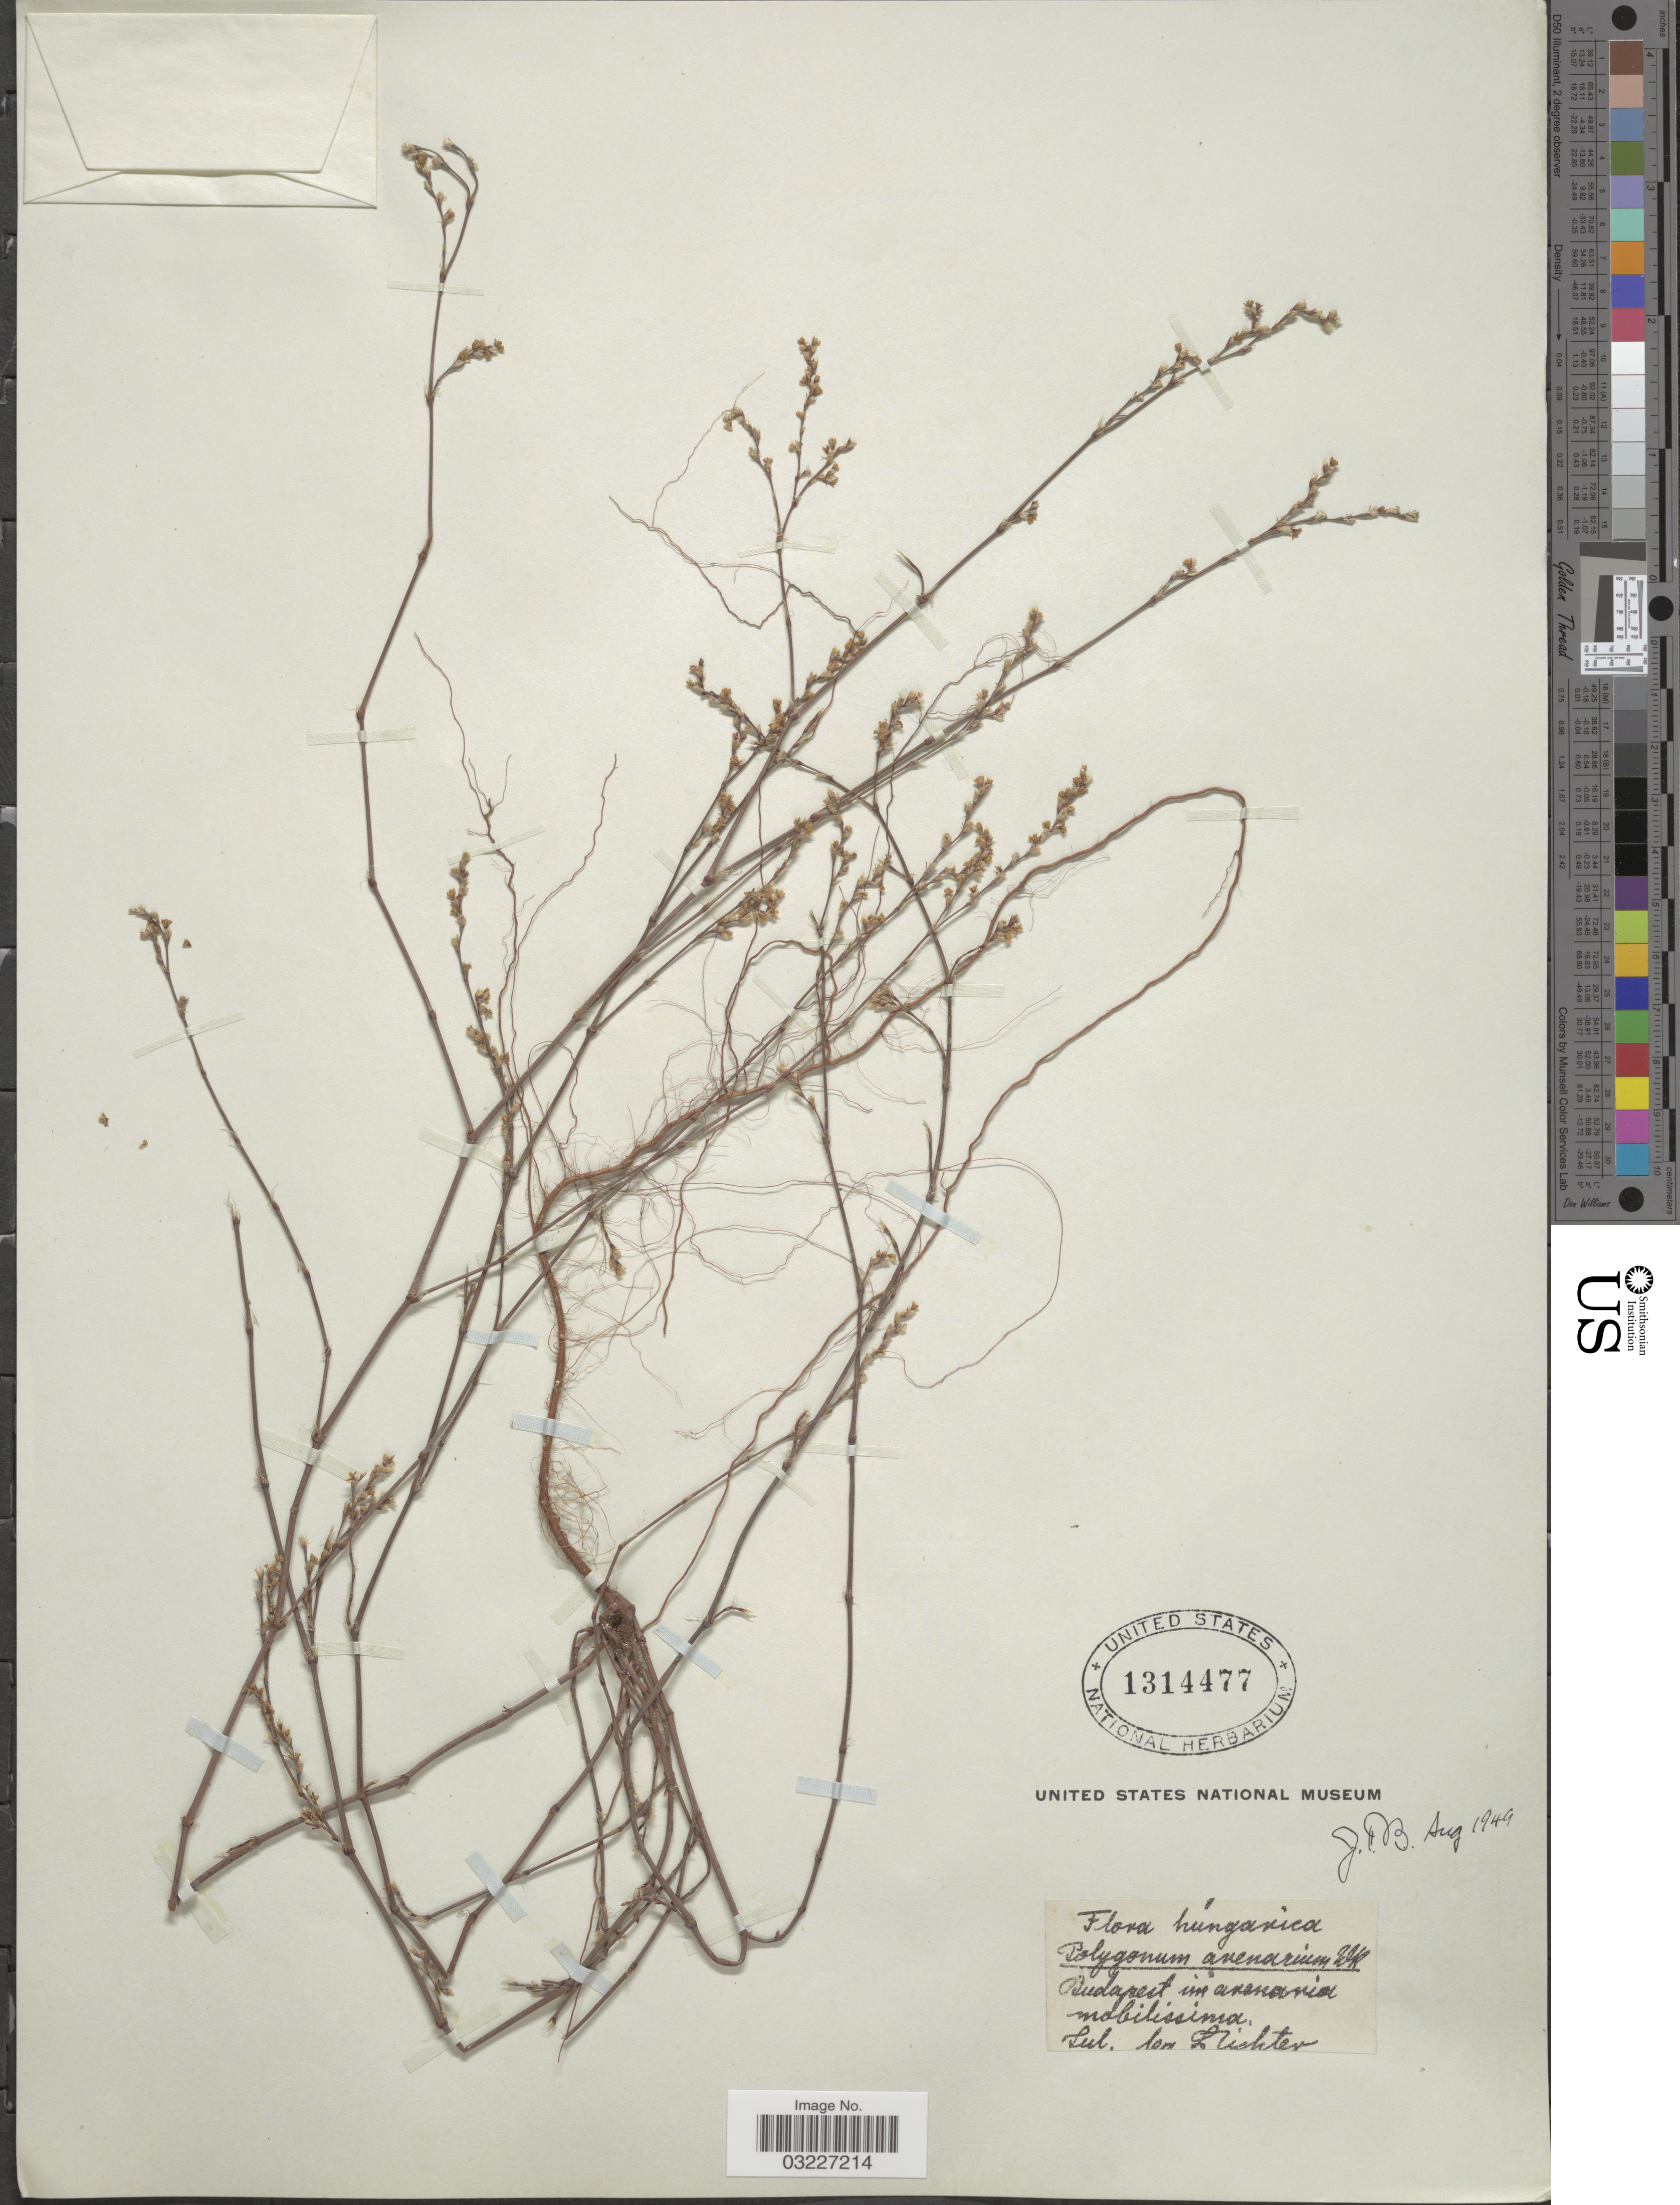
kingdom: Plantae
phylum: Tracheophyta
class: Magnoliopsida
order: Caryophyllales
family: Polygonaceae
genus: Polygonum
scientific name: Polygonum arenarium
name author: Waldst. & Kit.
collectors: L. Richter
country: Hungary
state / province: Budapest, Capital District of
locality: Budapest.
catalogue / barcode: US 1314477